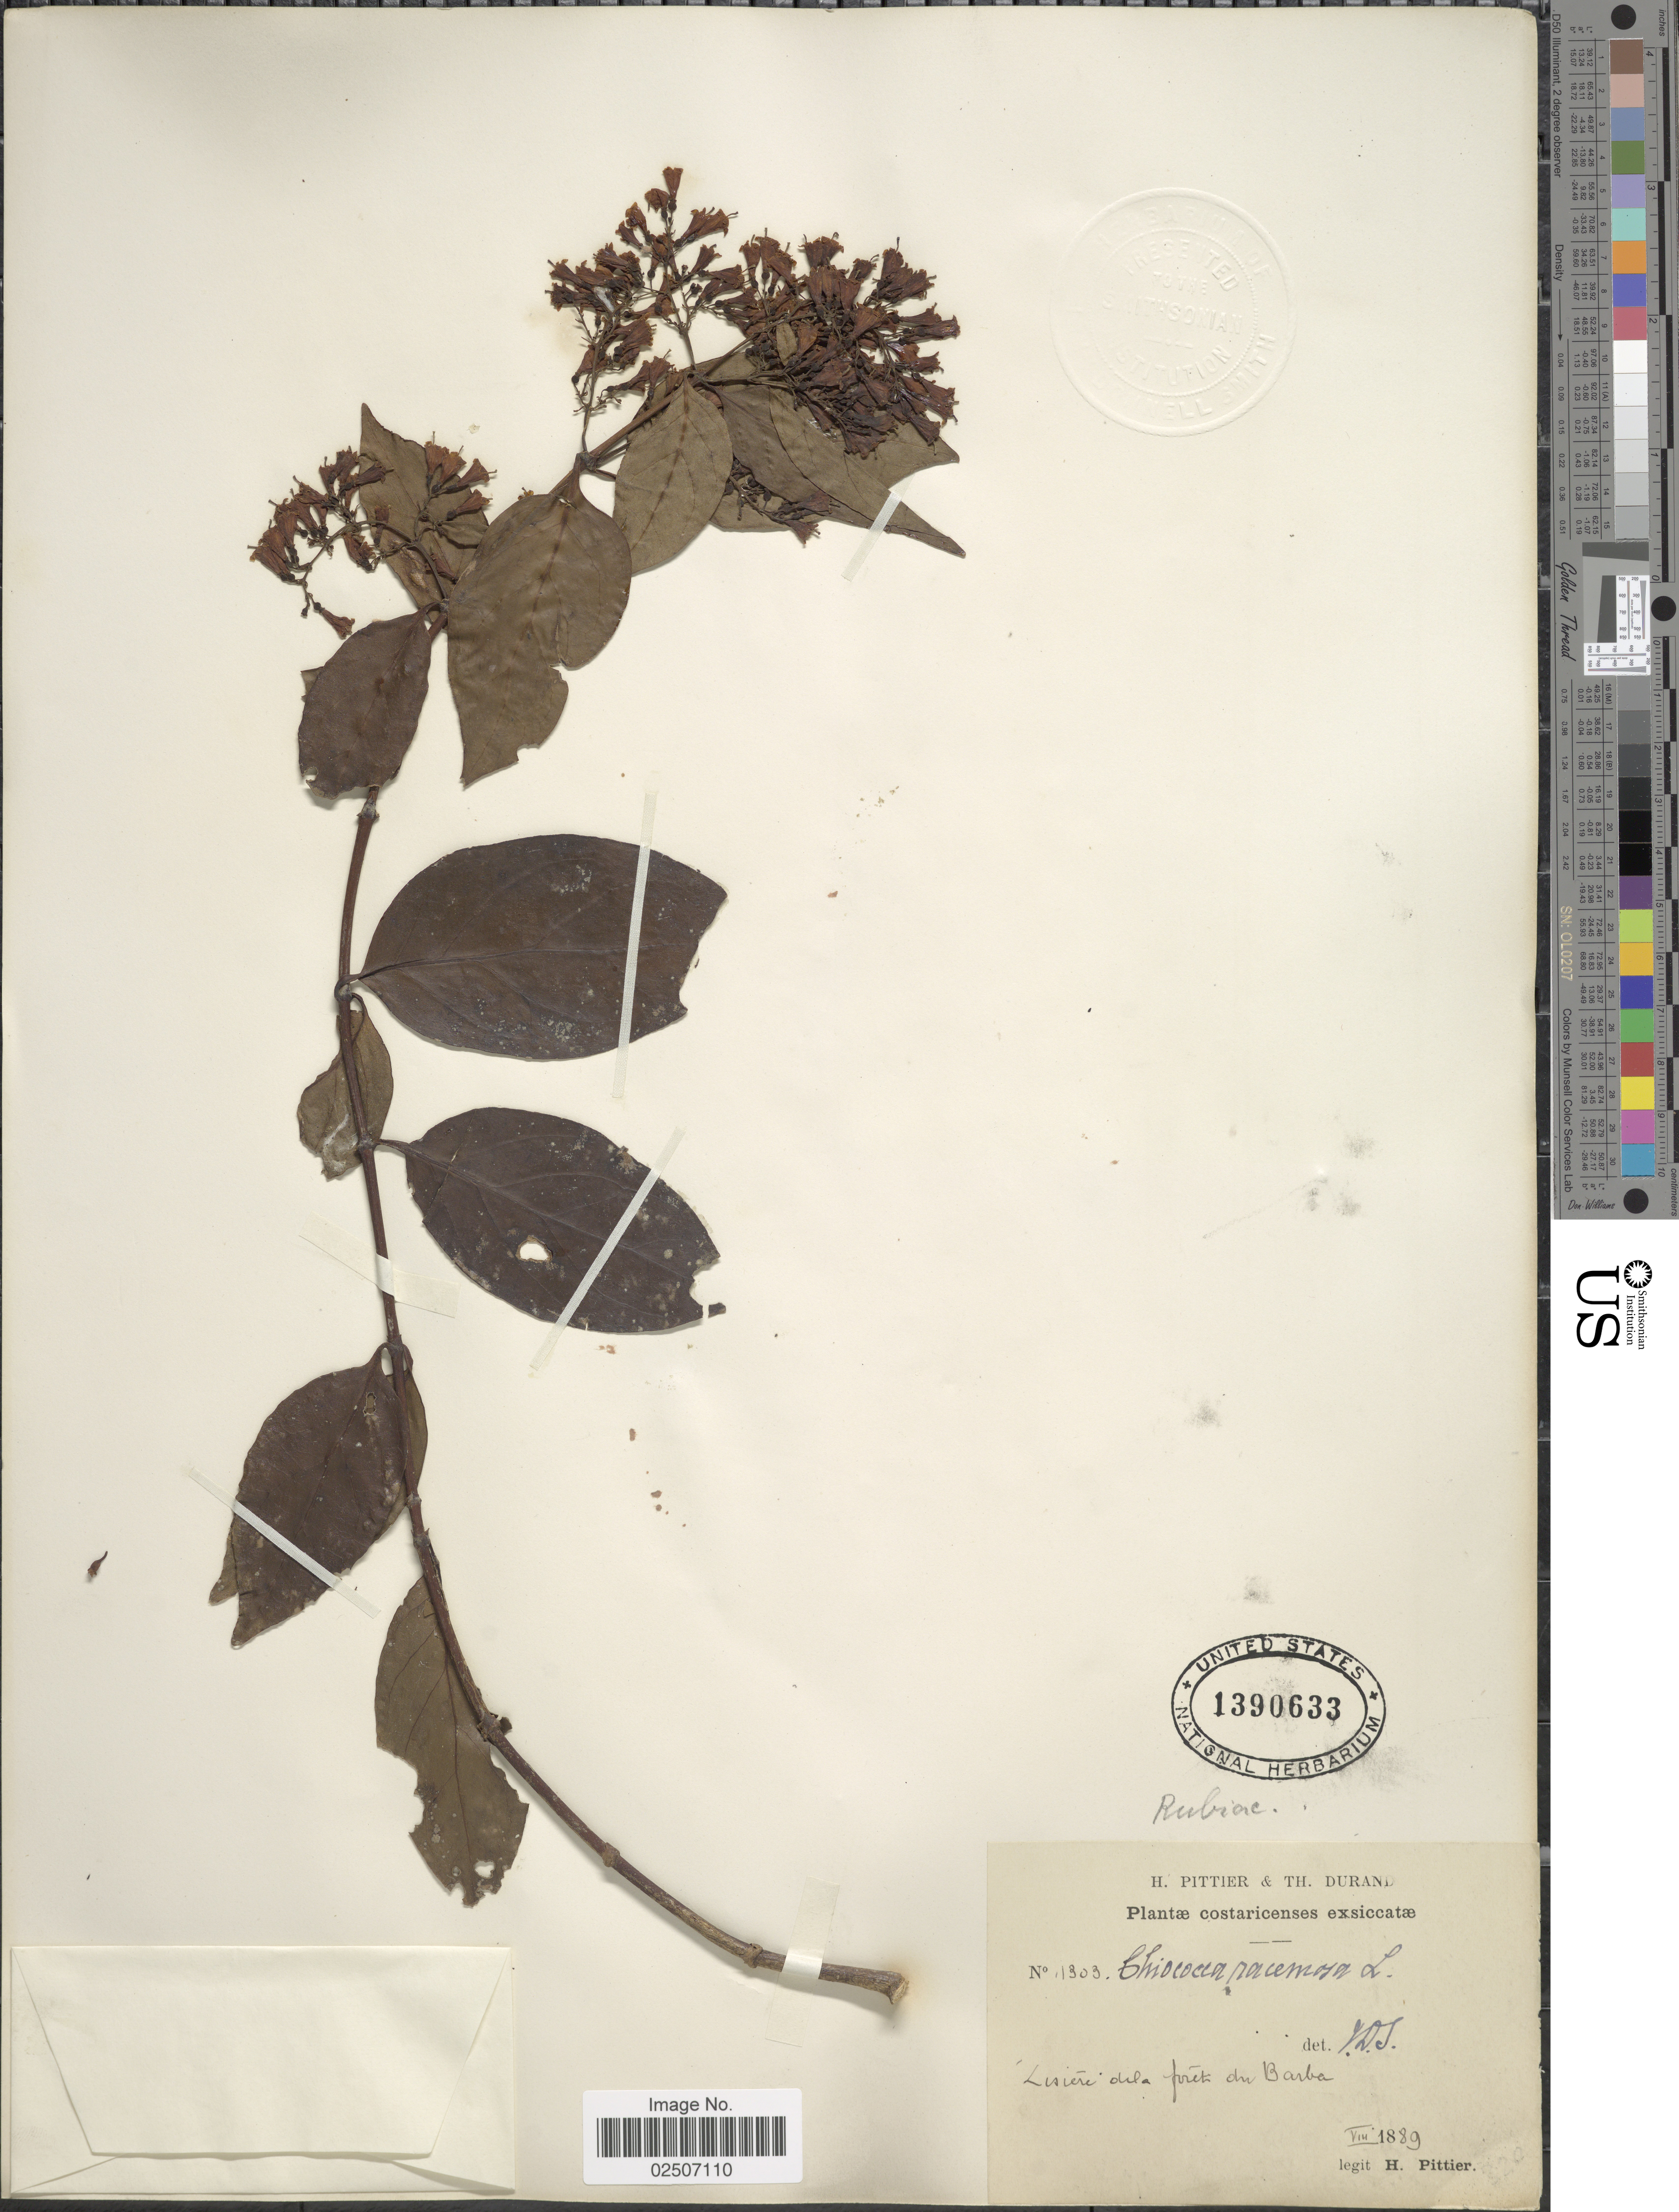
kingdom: Plantae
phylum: Tracheophyta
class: Magnoliopsida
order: Gentianales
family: Rubiaceae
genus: Chiococca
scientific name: Chiococca alba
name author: (L.) Hitchc.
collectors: H. F. Pittier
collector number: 1303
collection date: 1889-08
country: Costa Rica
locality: Lisiére de la foret du Barba [edge of forest of Barva]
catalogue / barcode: US 1390633